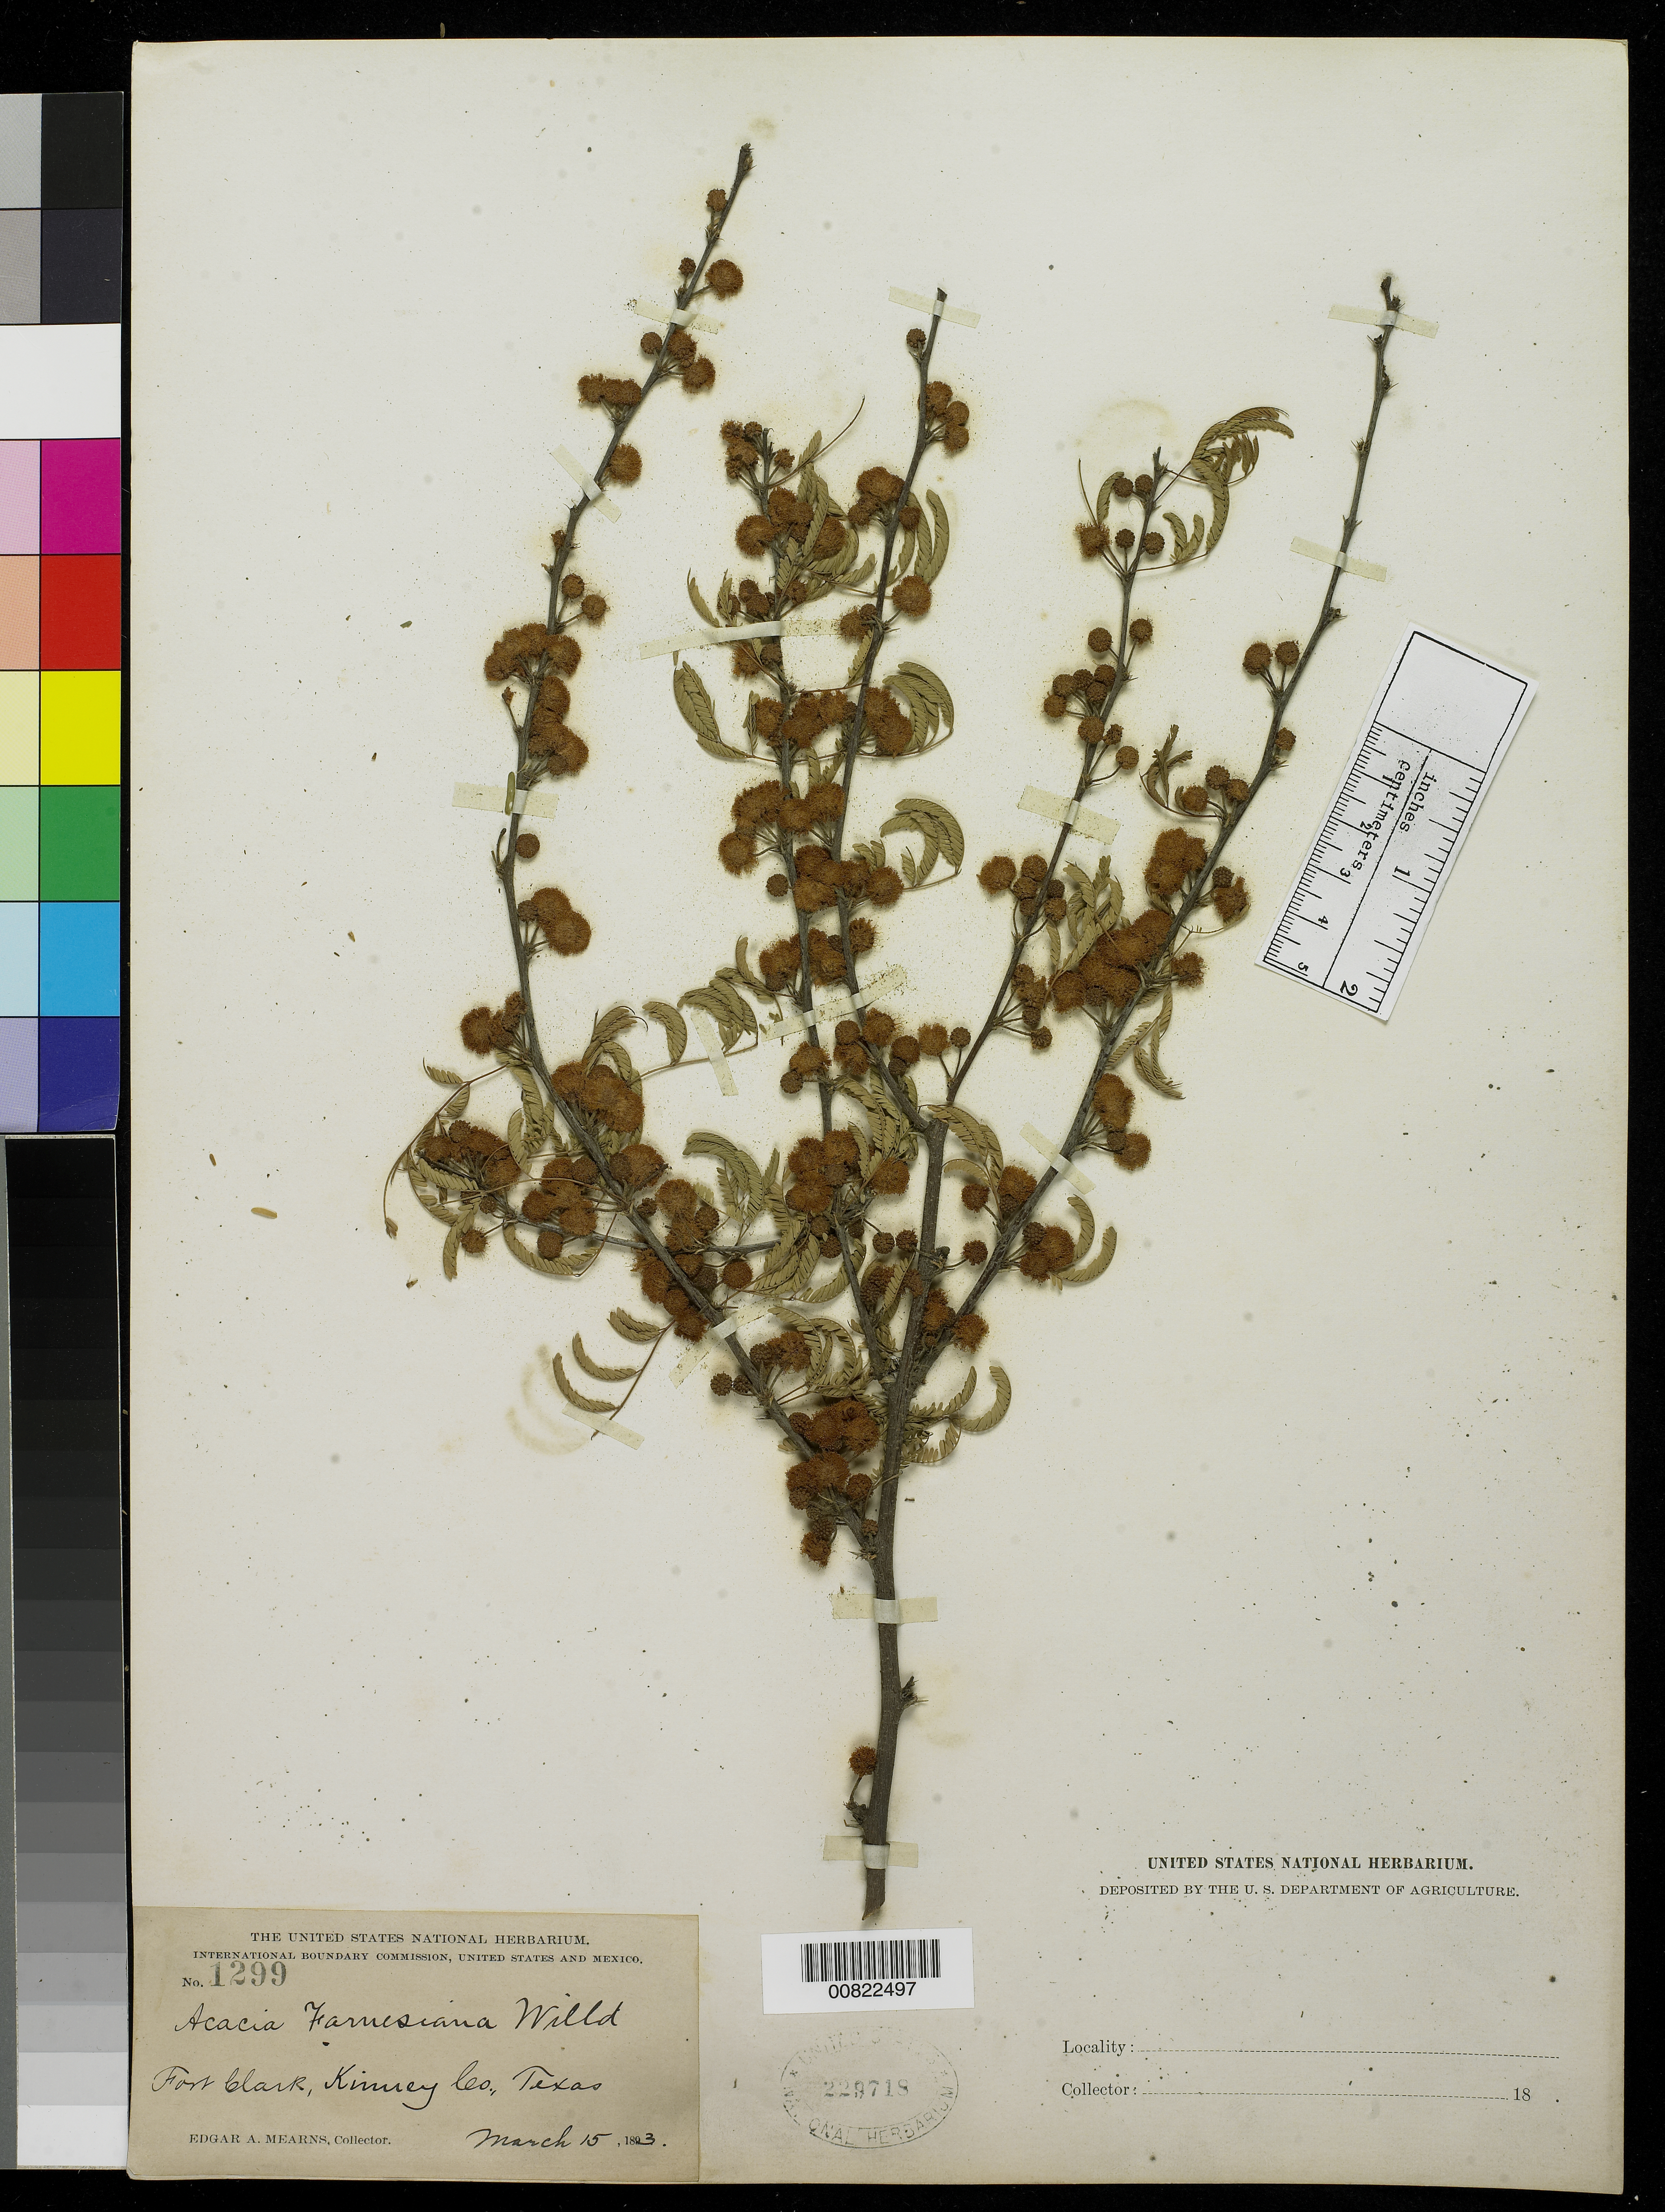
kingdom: Plantae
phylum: Tracheophyta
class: Magnoliopsida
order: Fabales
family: Fabaceae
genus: Vachellia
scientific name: Vachellia farnesiana var. farnesiana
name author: (L.) Wight & Arn.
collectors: E. A. Mearns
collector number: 1299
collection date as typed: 15 Mar 1893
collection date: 1893-03-15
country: United States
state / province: Texas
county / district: Kinney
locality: Fort Clark, Kinney County, Texas.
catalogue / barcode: US 229718